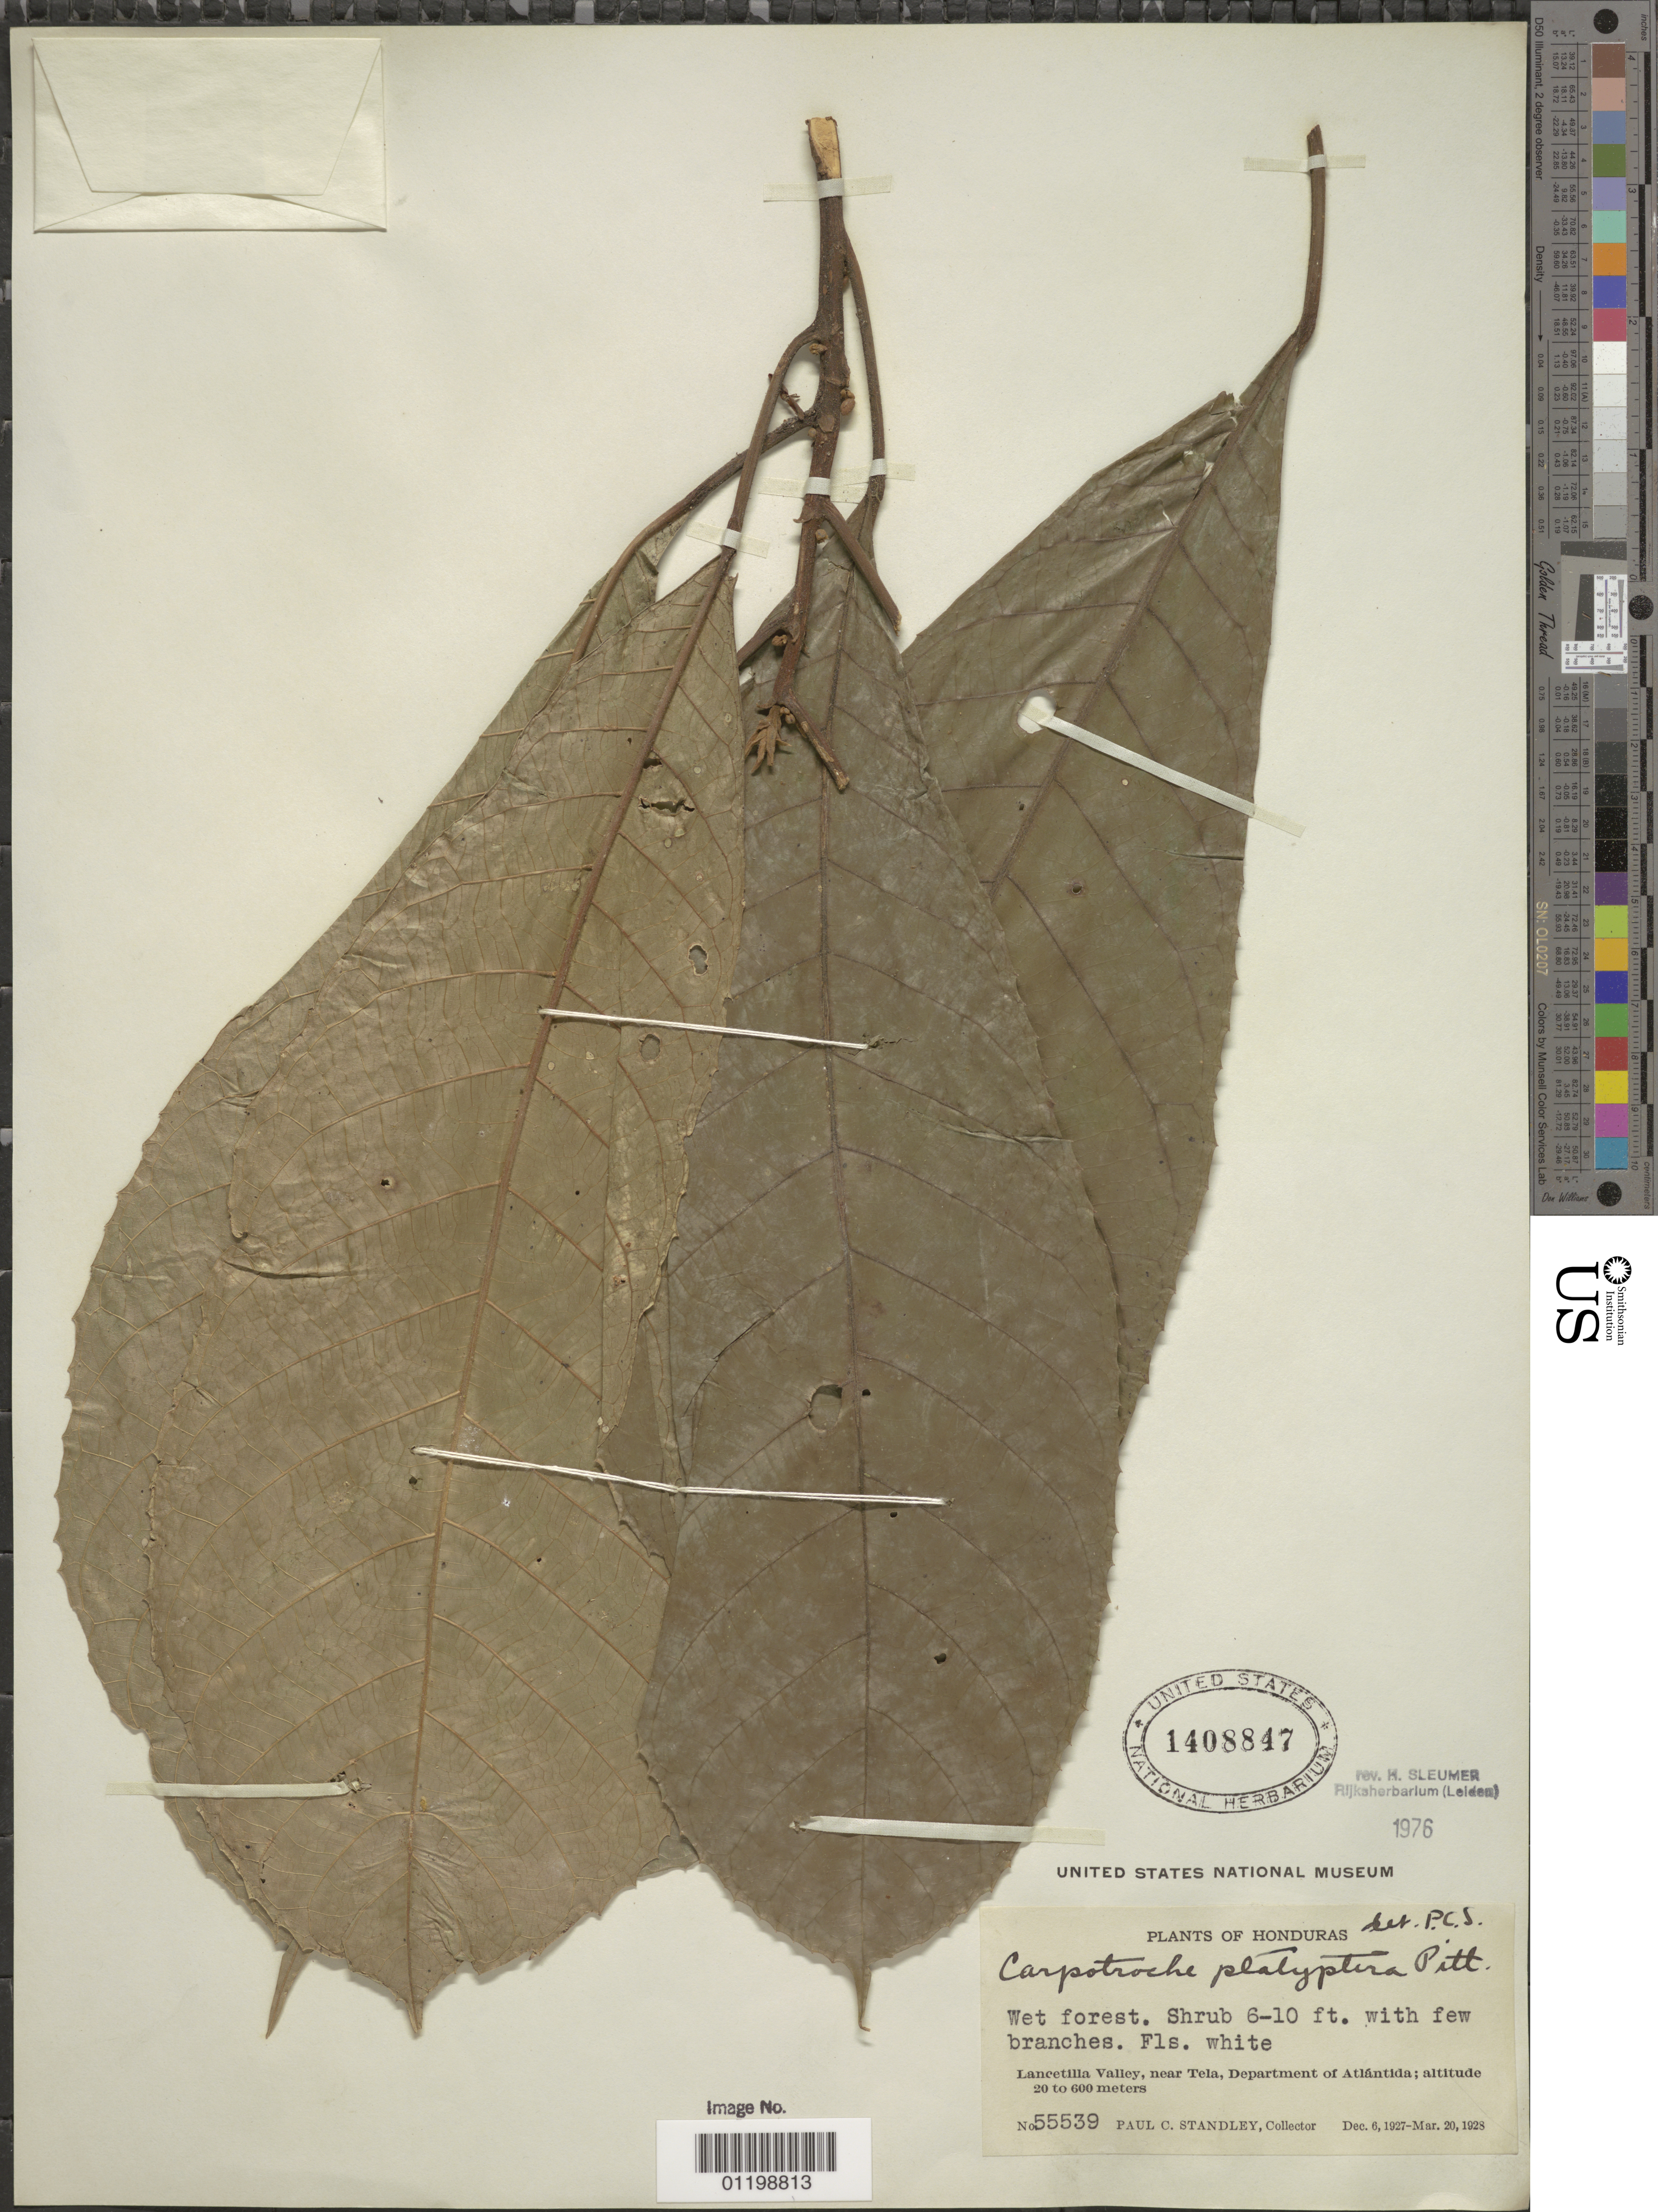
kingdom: Plantae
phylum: Tracheophyta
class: Magnoliopsida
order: Malpighiales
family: Achariaceae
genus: Carpotroche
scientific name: Carpotroche platyptera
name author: Pittier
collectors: P. C. Standley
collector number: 55539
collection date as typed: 06 Dec 1927 to 20 Mar 1928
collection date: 1927-12-06/1928-03-20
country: Honduras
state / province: Atlántida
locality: Lancetilla Valley, near Tela, Department of Atlántida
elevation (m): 20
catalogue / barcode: US 1408847